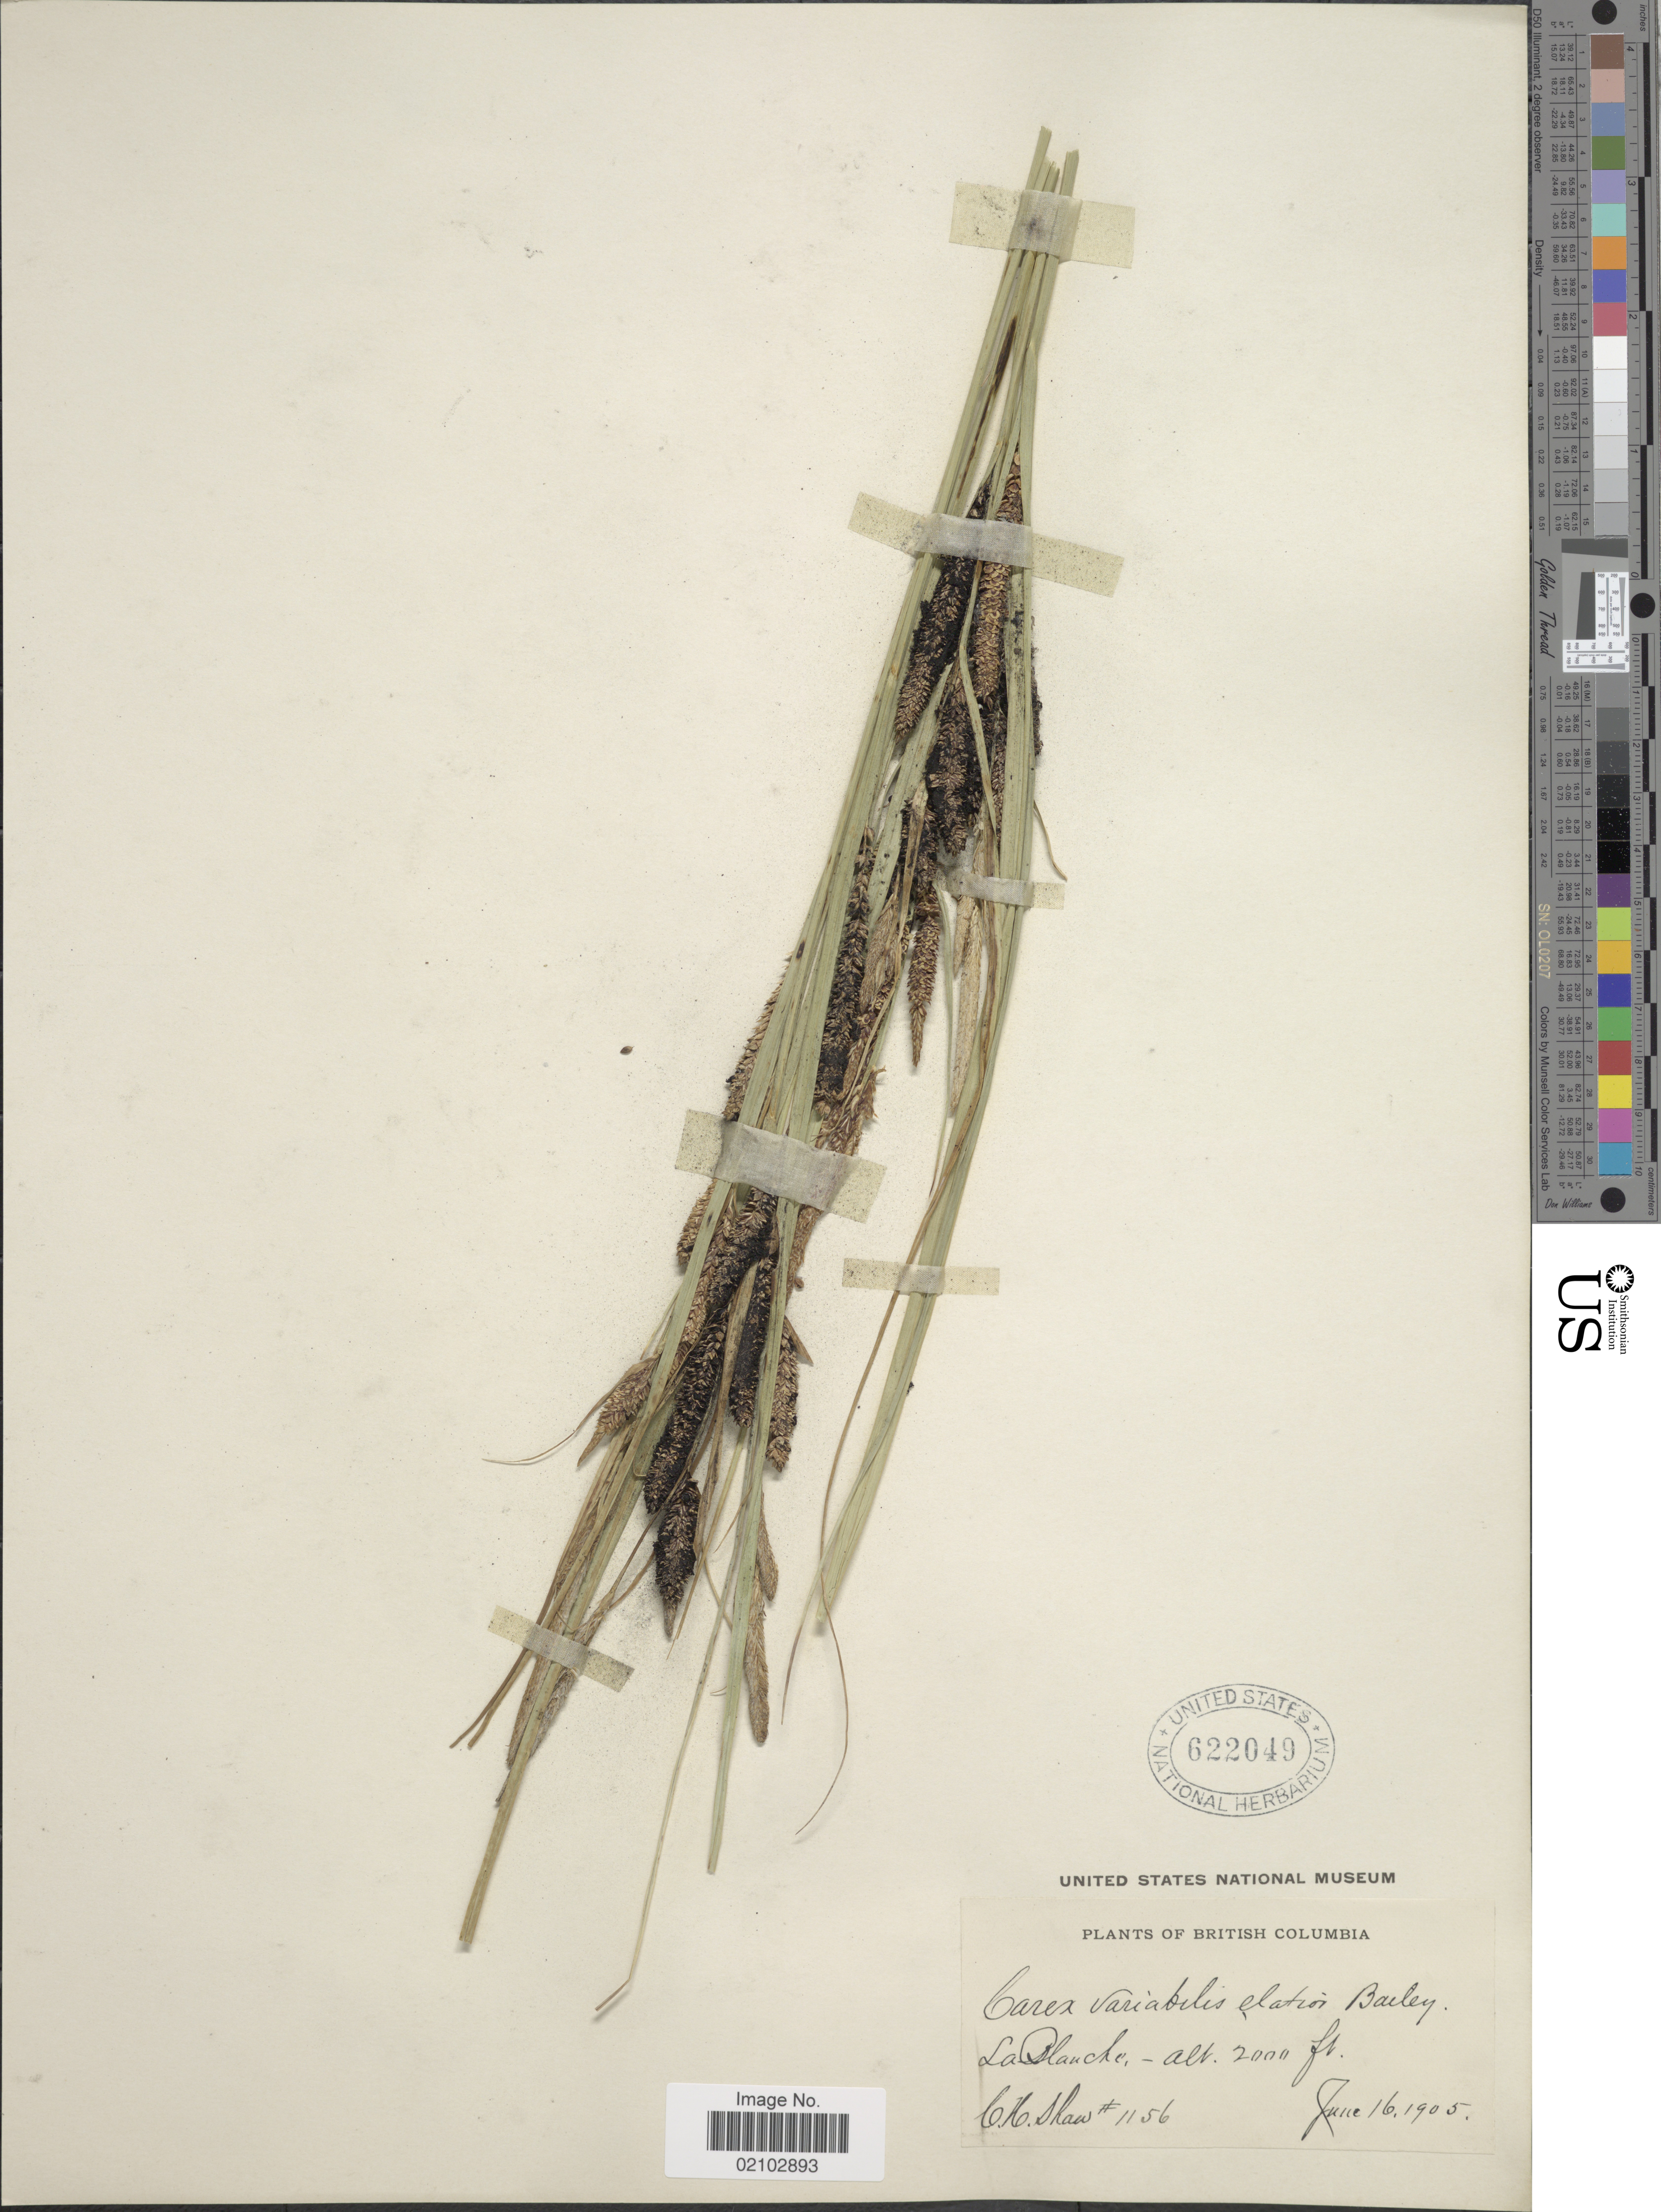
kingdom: Plantae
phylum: Tracheophyta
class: Liliopsida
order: Poales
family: Cyperaceae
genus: Carex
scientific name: Carex aquatilis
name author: Wahlenb.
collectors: C. H. Shaw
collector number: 1156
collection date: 1905-06-16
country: Canada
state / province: British Columbia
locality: La Blanche.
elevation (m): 610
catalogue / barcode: US 622049